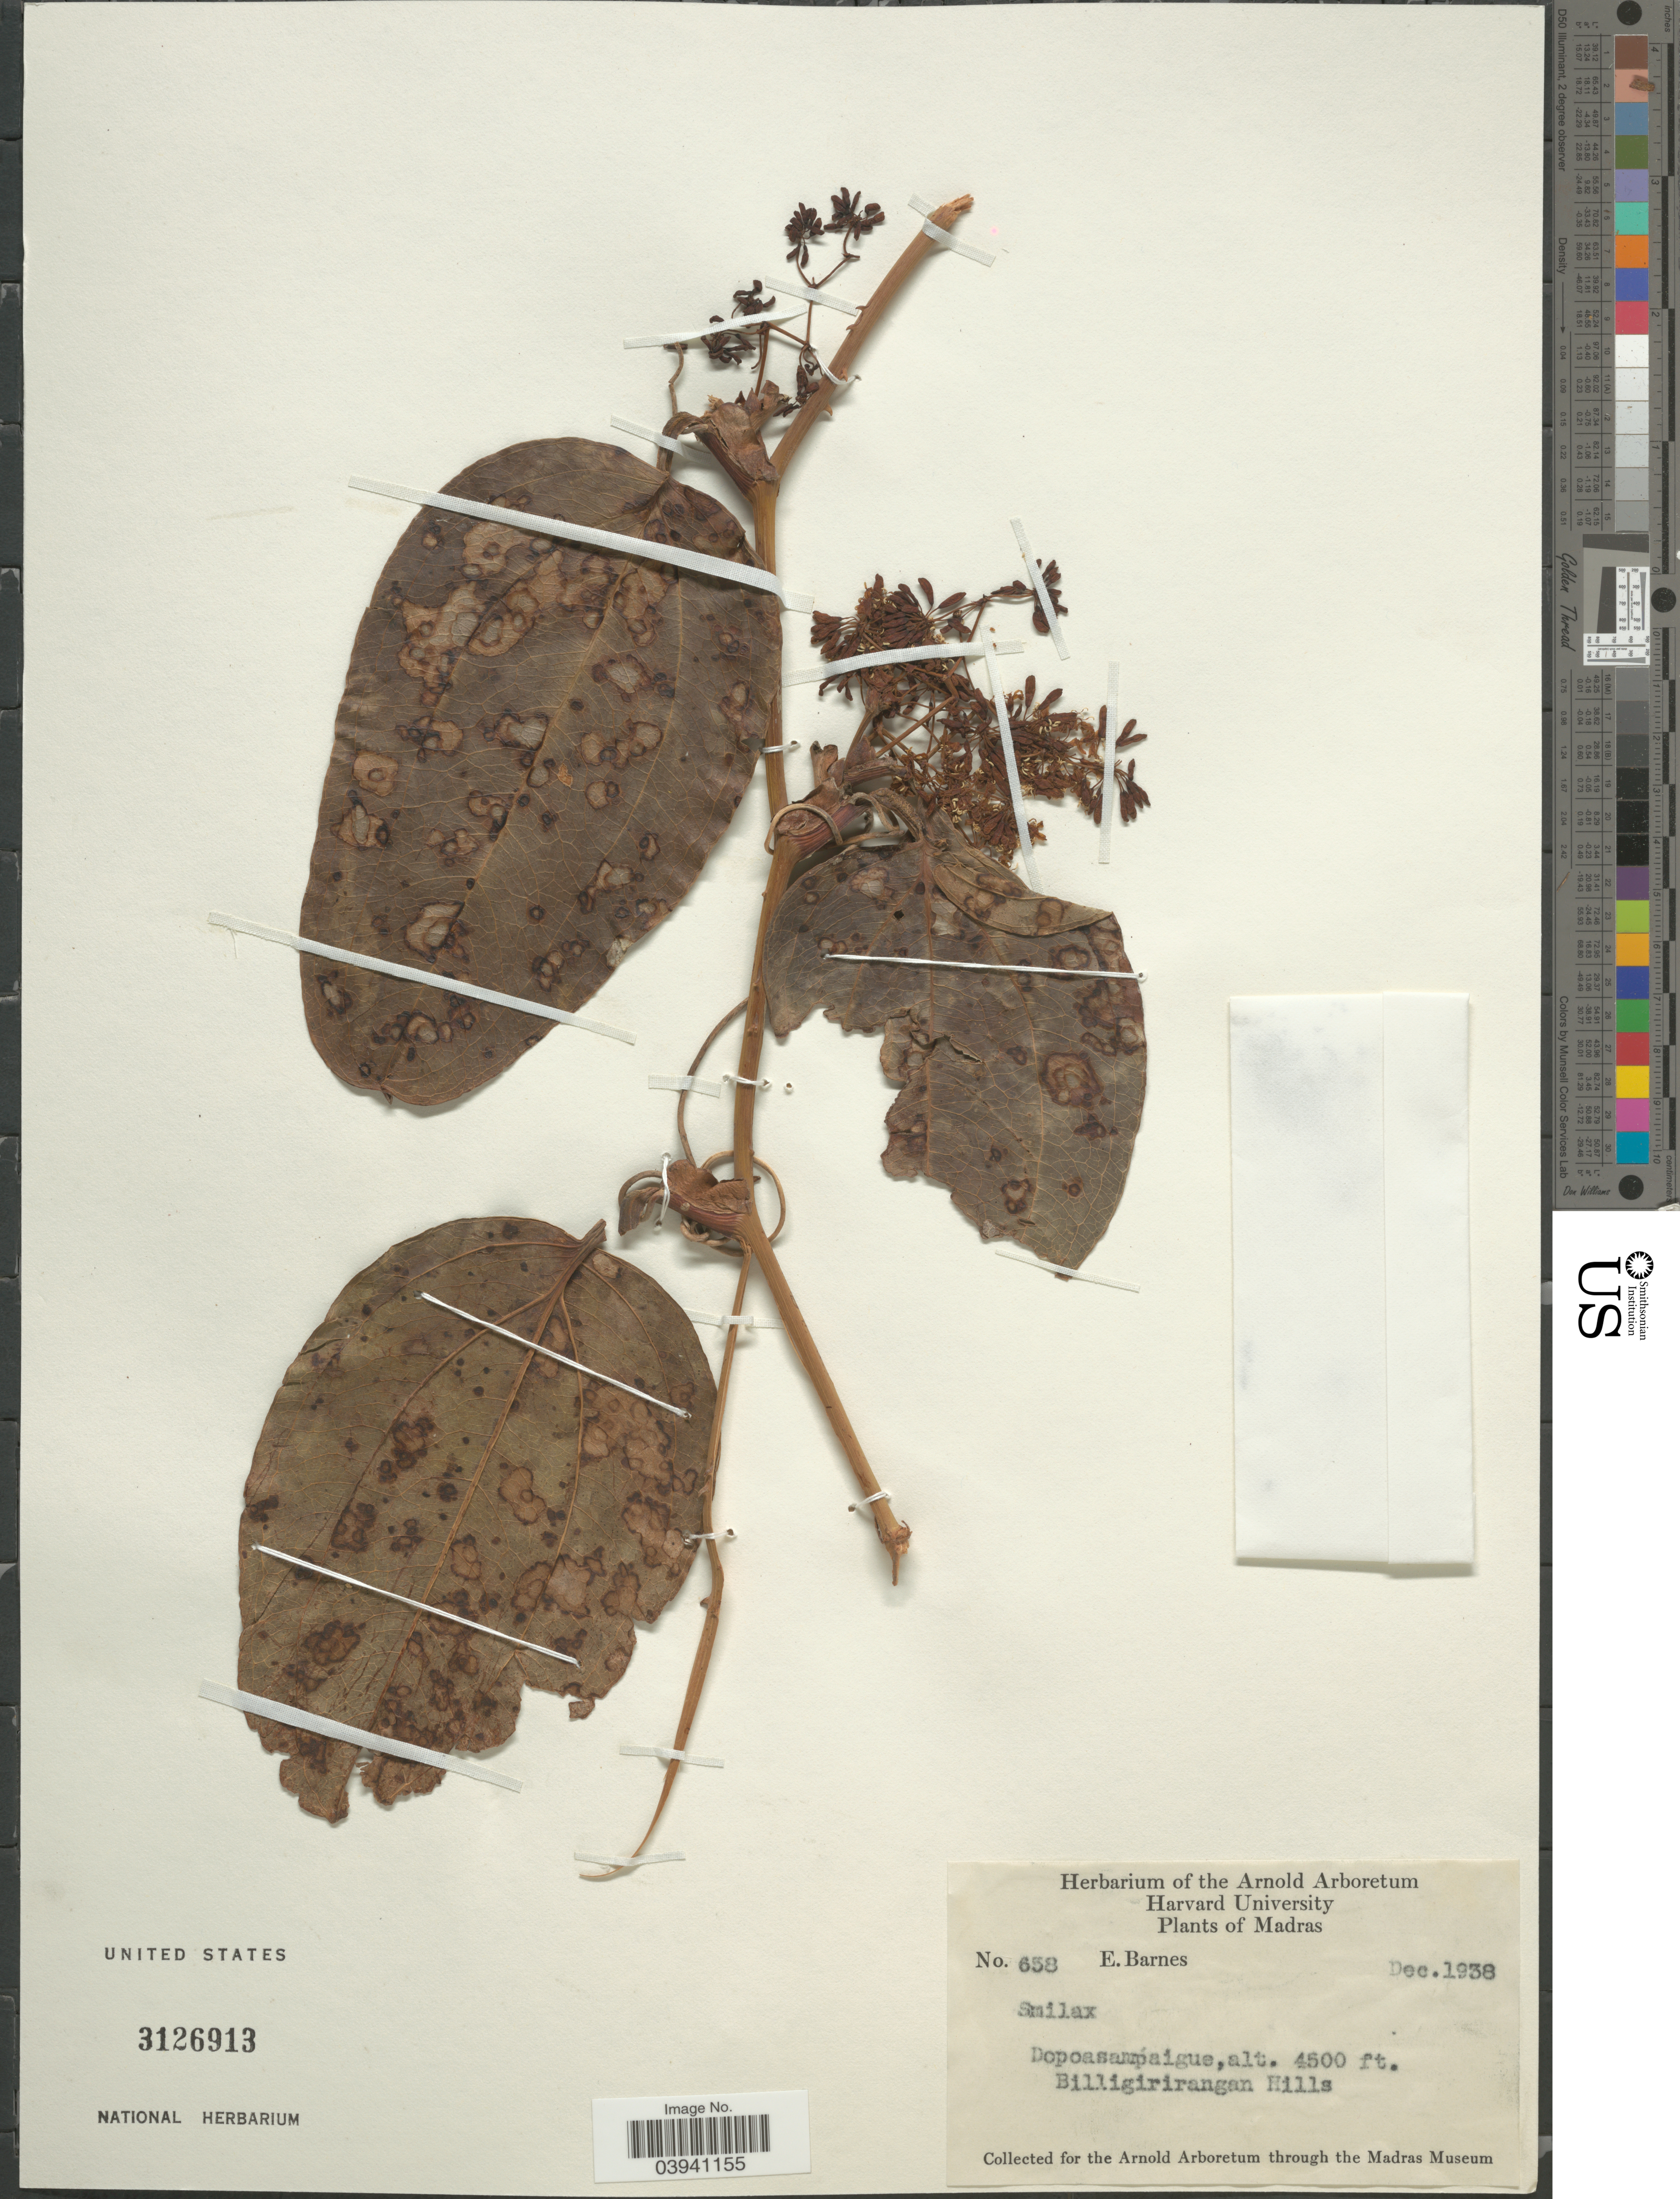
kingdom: Plantae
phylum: Tracheophyta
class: Liliopsida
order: Liliales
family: Smilacaceae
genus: Smilax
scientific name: Smilax sp.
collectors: E. Barnes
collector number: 658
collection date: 1938-12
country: India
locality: Madras. Billigirirangan Hills.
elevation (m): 1372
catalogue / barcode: US 3126913